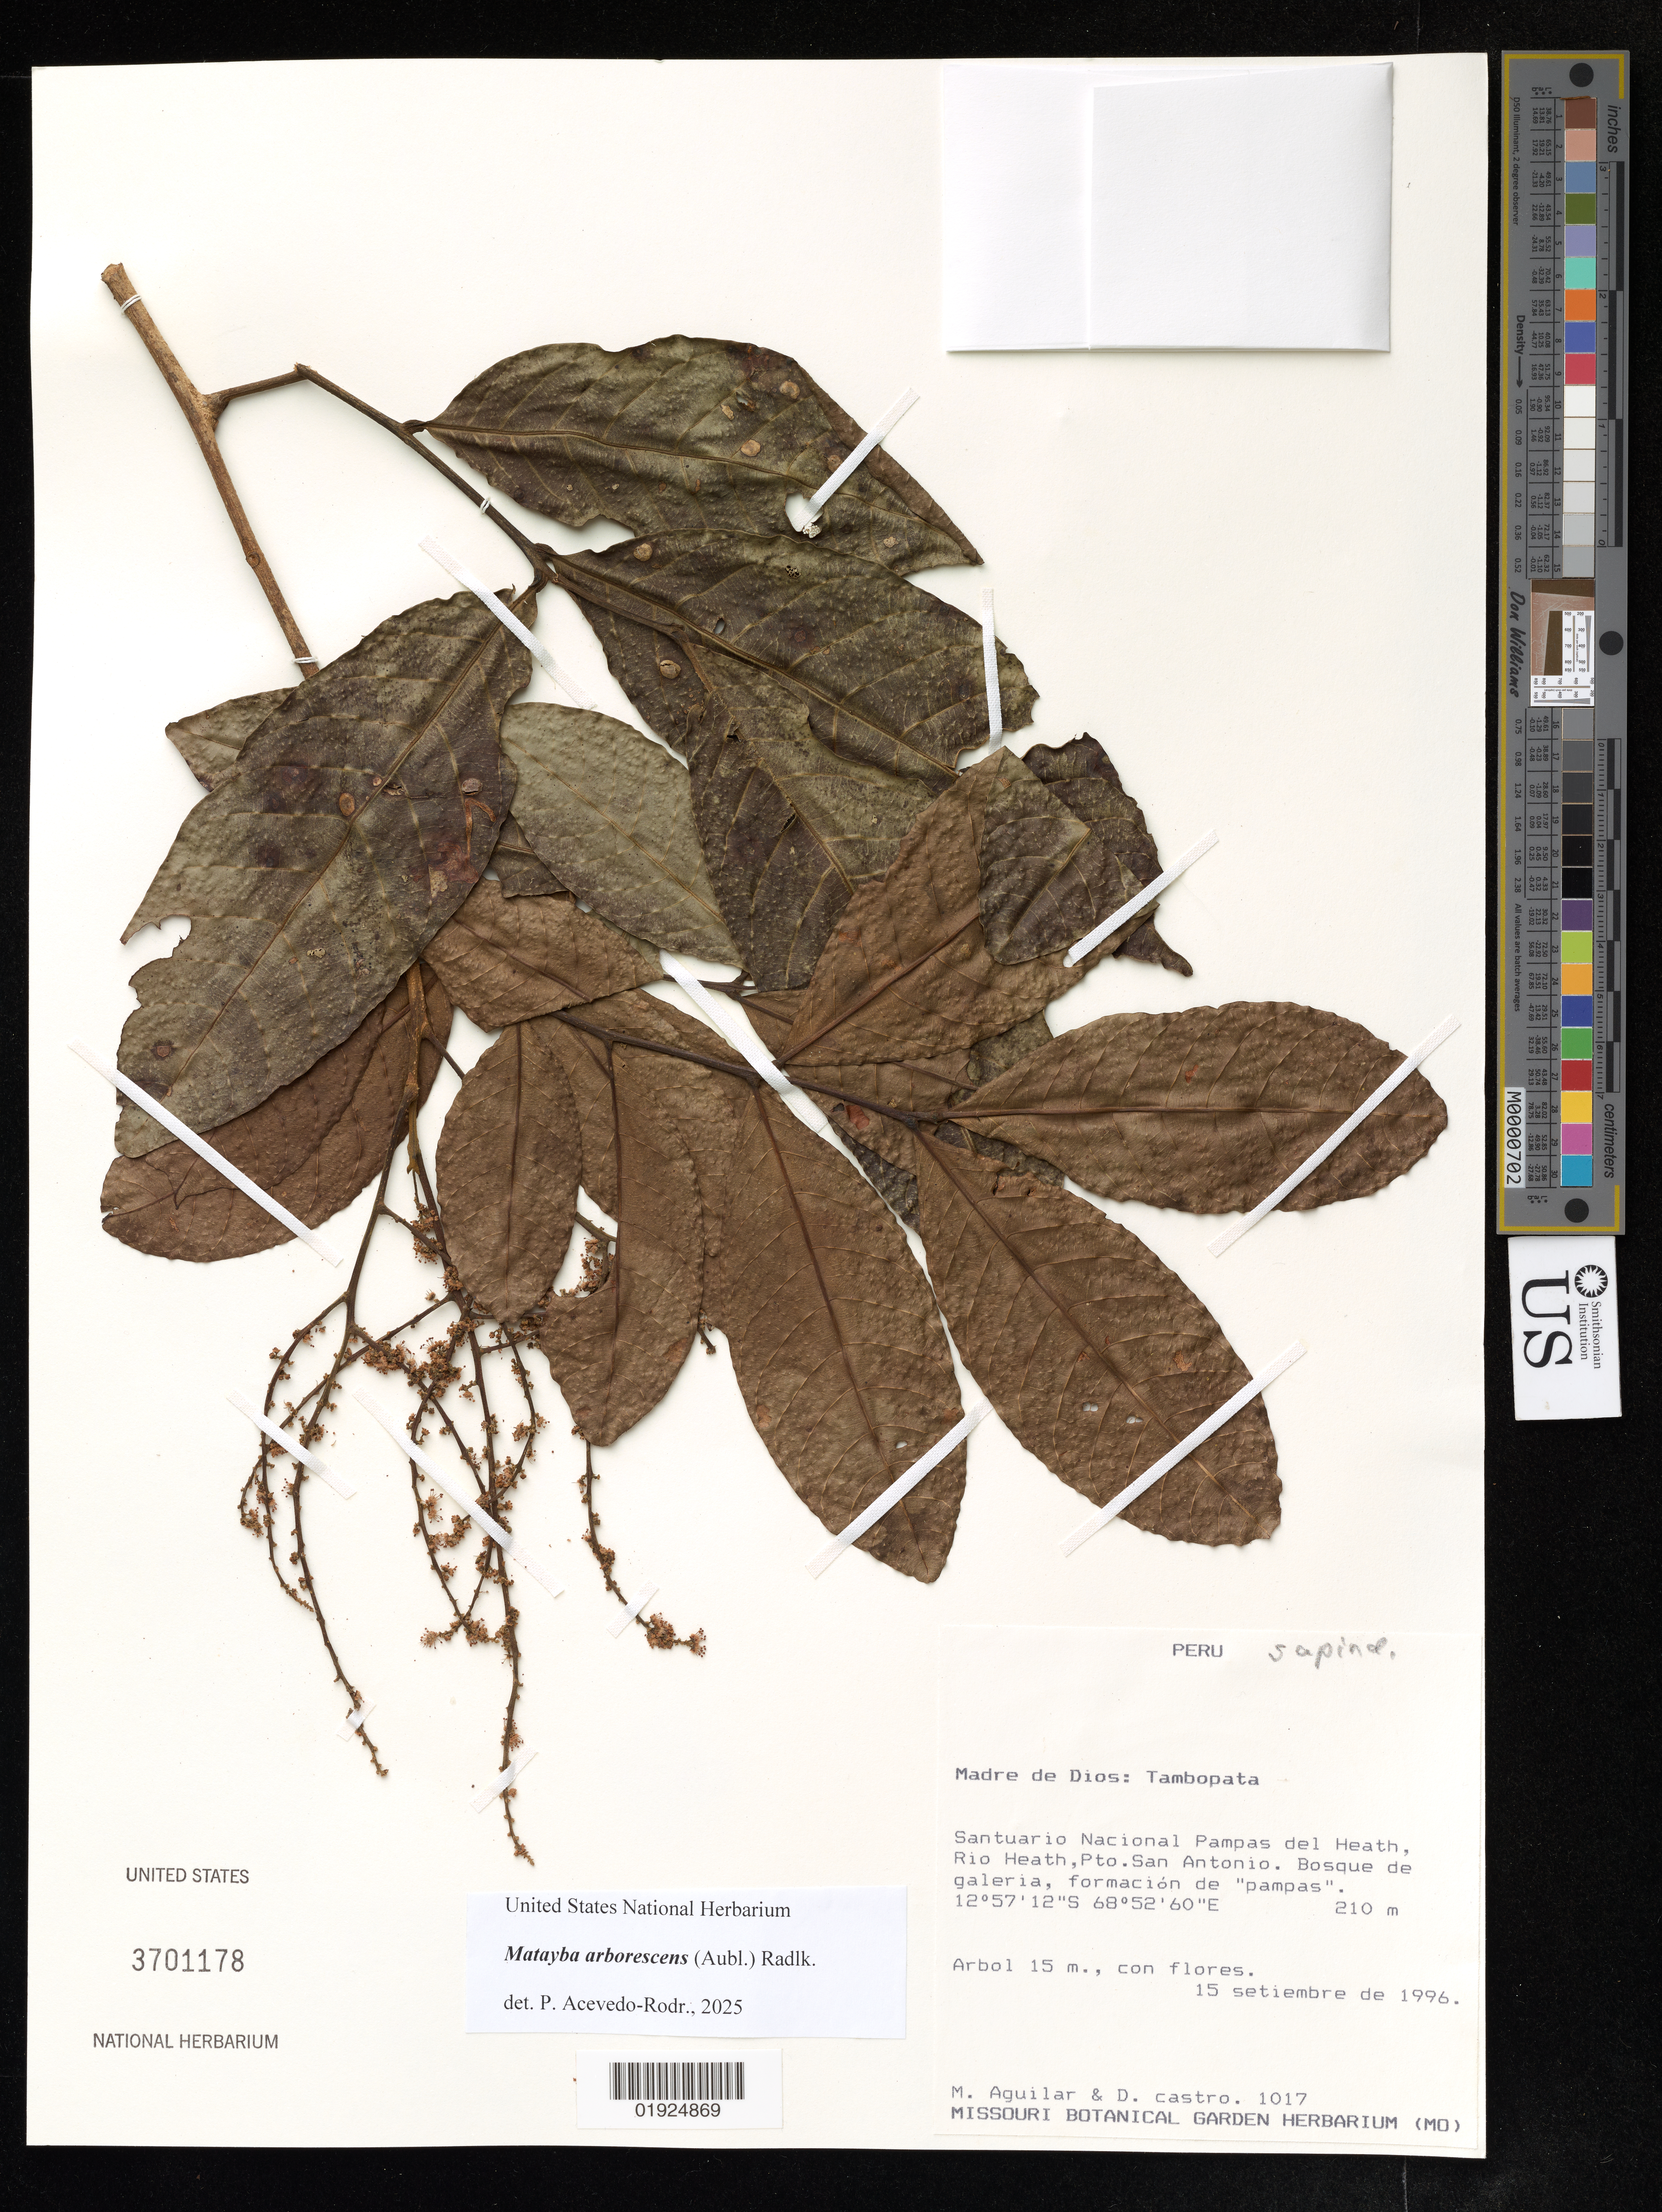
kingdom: Plantae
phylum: Tracheophyta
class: Magnoliopsida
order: Sapindales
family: Sapindaceae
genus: Matayba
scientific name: Matayba arborescens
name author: (Aubl.) Radlk.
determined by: Acevedo-Rodriguez, P., (US), Smithsonian Institution - National Museum of Natural History (UNITED STATES)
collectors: M. Aguilar & D. Castro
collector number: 1017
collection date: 1996-09-15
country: Peru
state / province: Madre de Dios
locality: Tambopata. Santuario Nacional Pampas del Heath, Río Heath, Pto. San Antonio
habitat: Bosque de galeria, formación de "pampas"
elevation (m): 210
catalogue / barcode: US 3701178